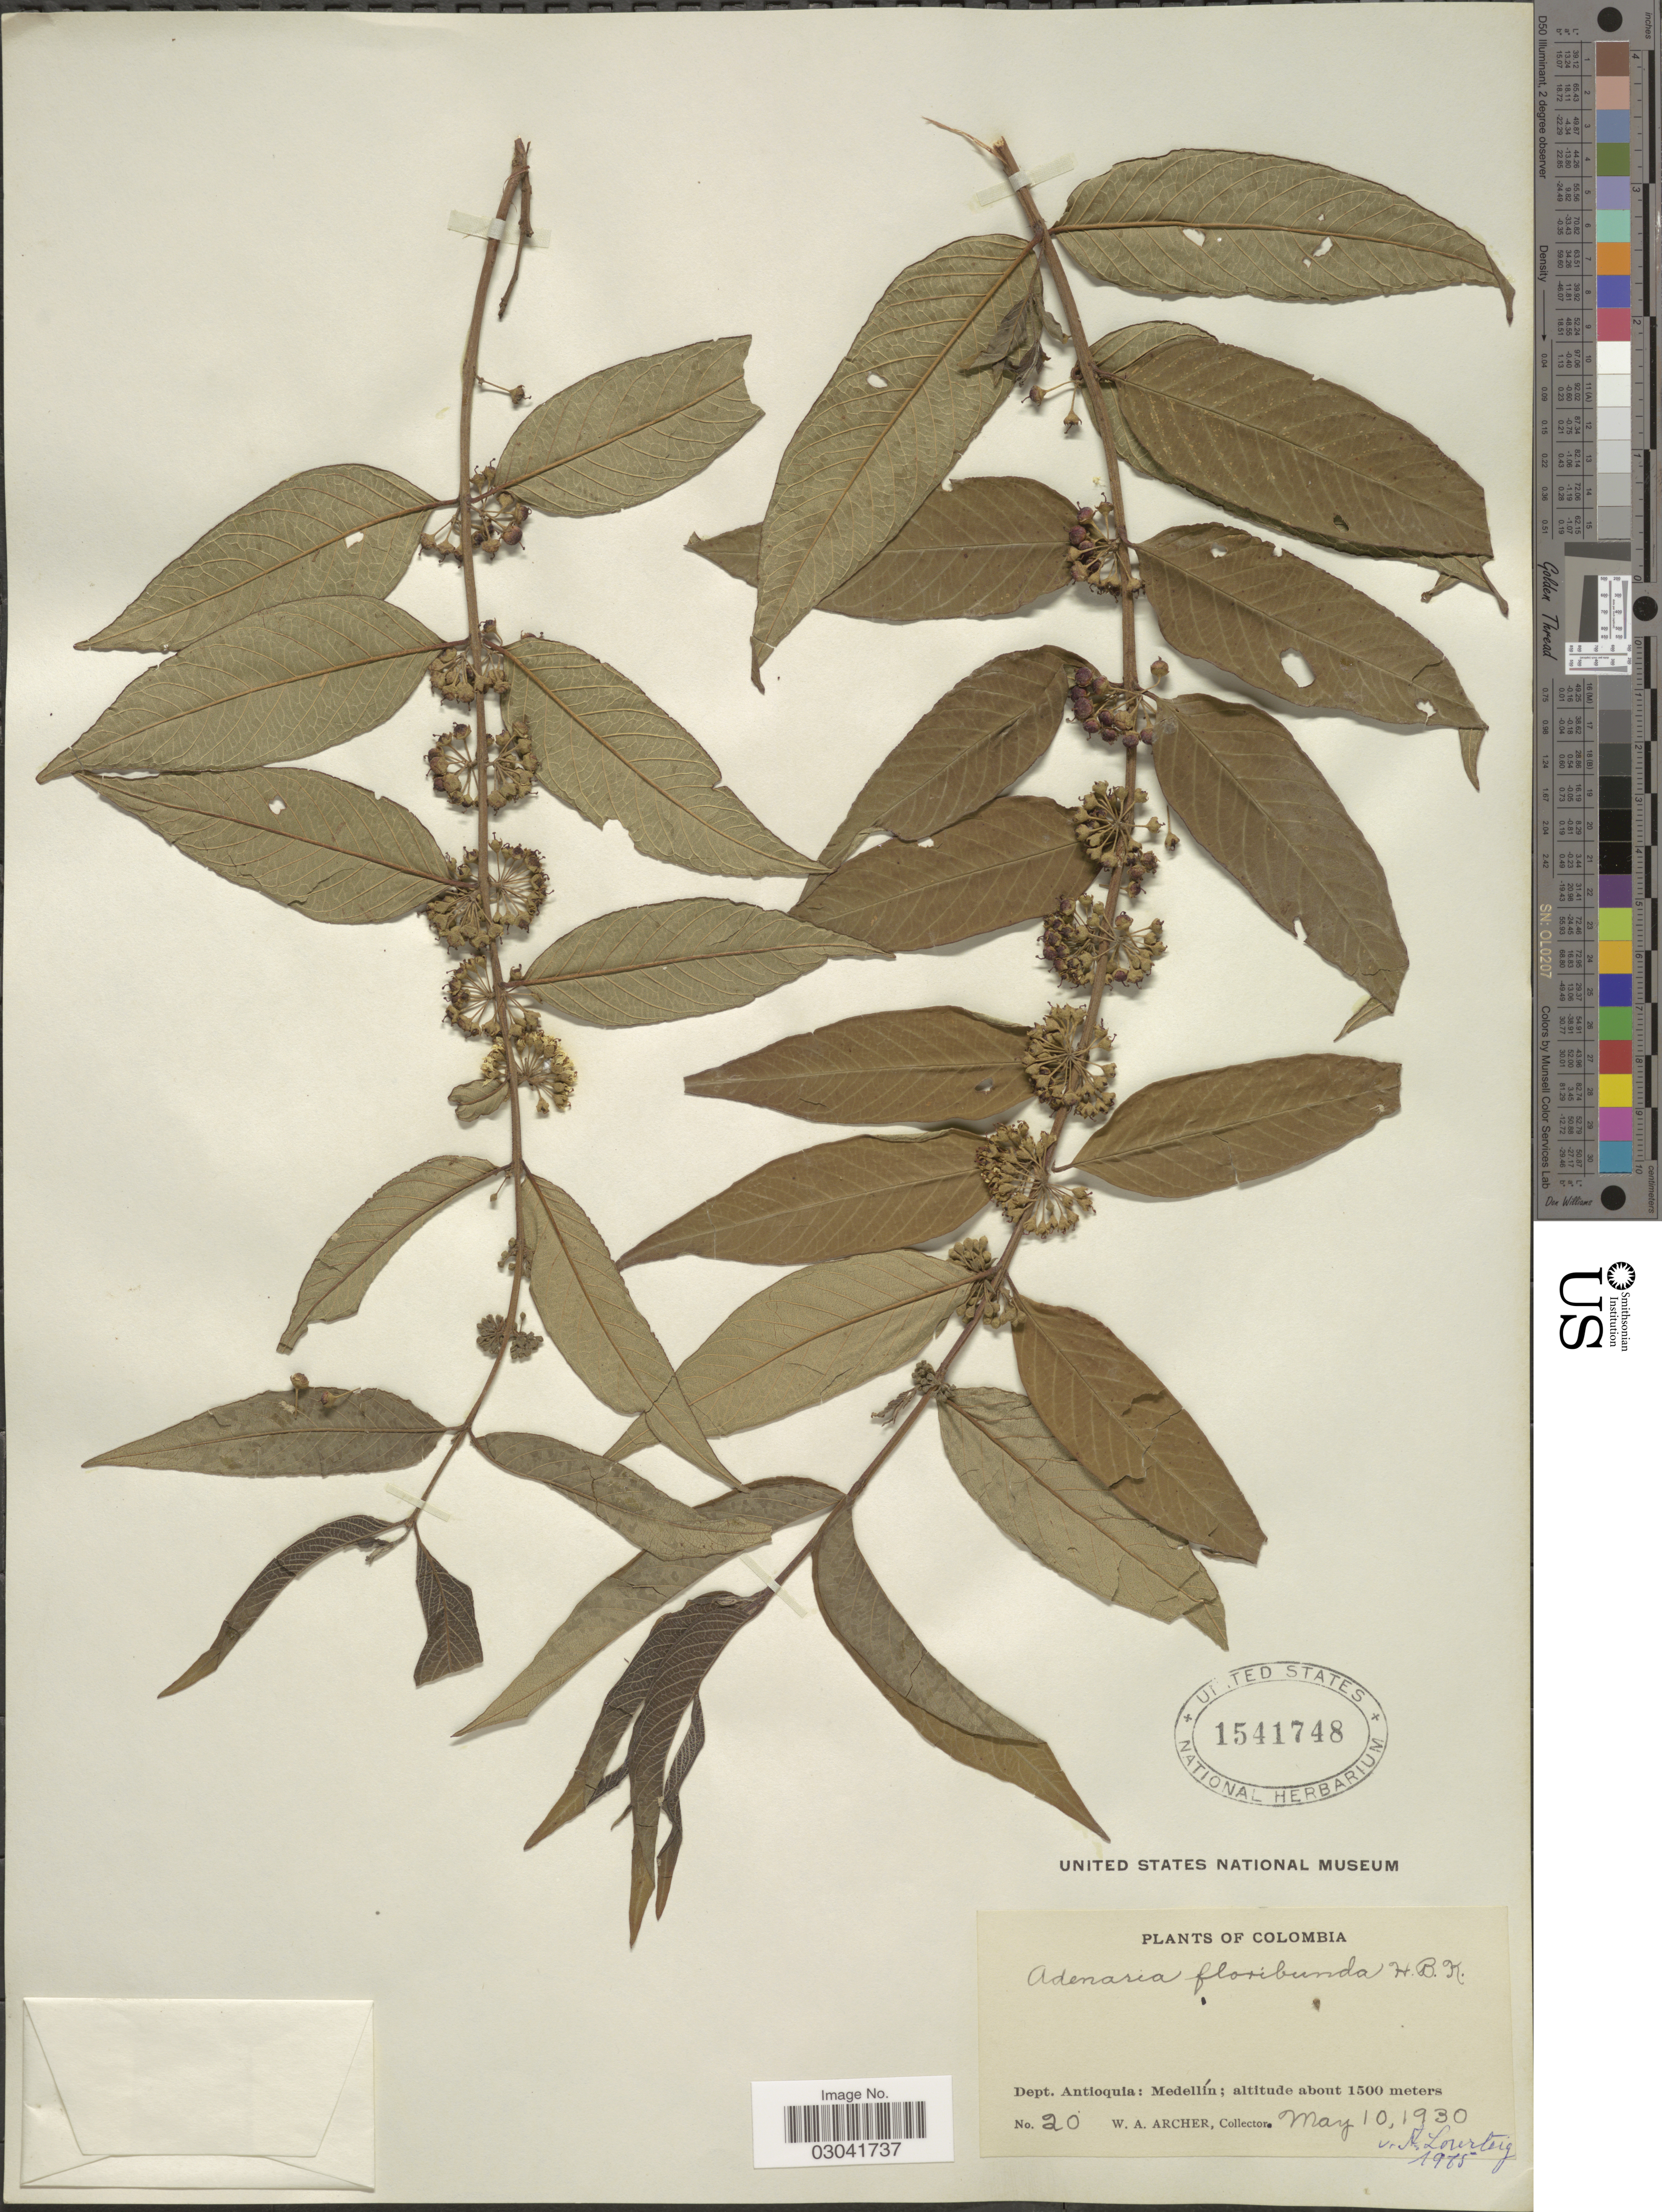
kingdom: Plantae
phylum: Tracheophyta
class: Magnoliopsida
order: Myrtales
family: Lythraceae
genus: Adenaria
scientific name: Adenaria floribunda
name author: Kunth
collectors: W. Archer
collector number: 20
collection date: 1930-05-10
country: Colombia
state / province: Antioquia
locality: Dept. Antioquia: Medellín.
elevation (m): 1500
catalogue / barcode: US 1541748